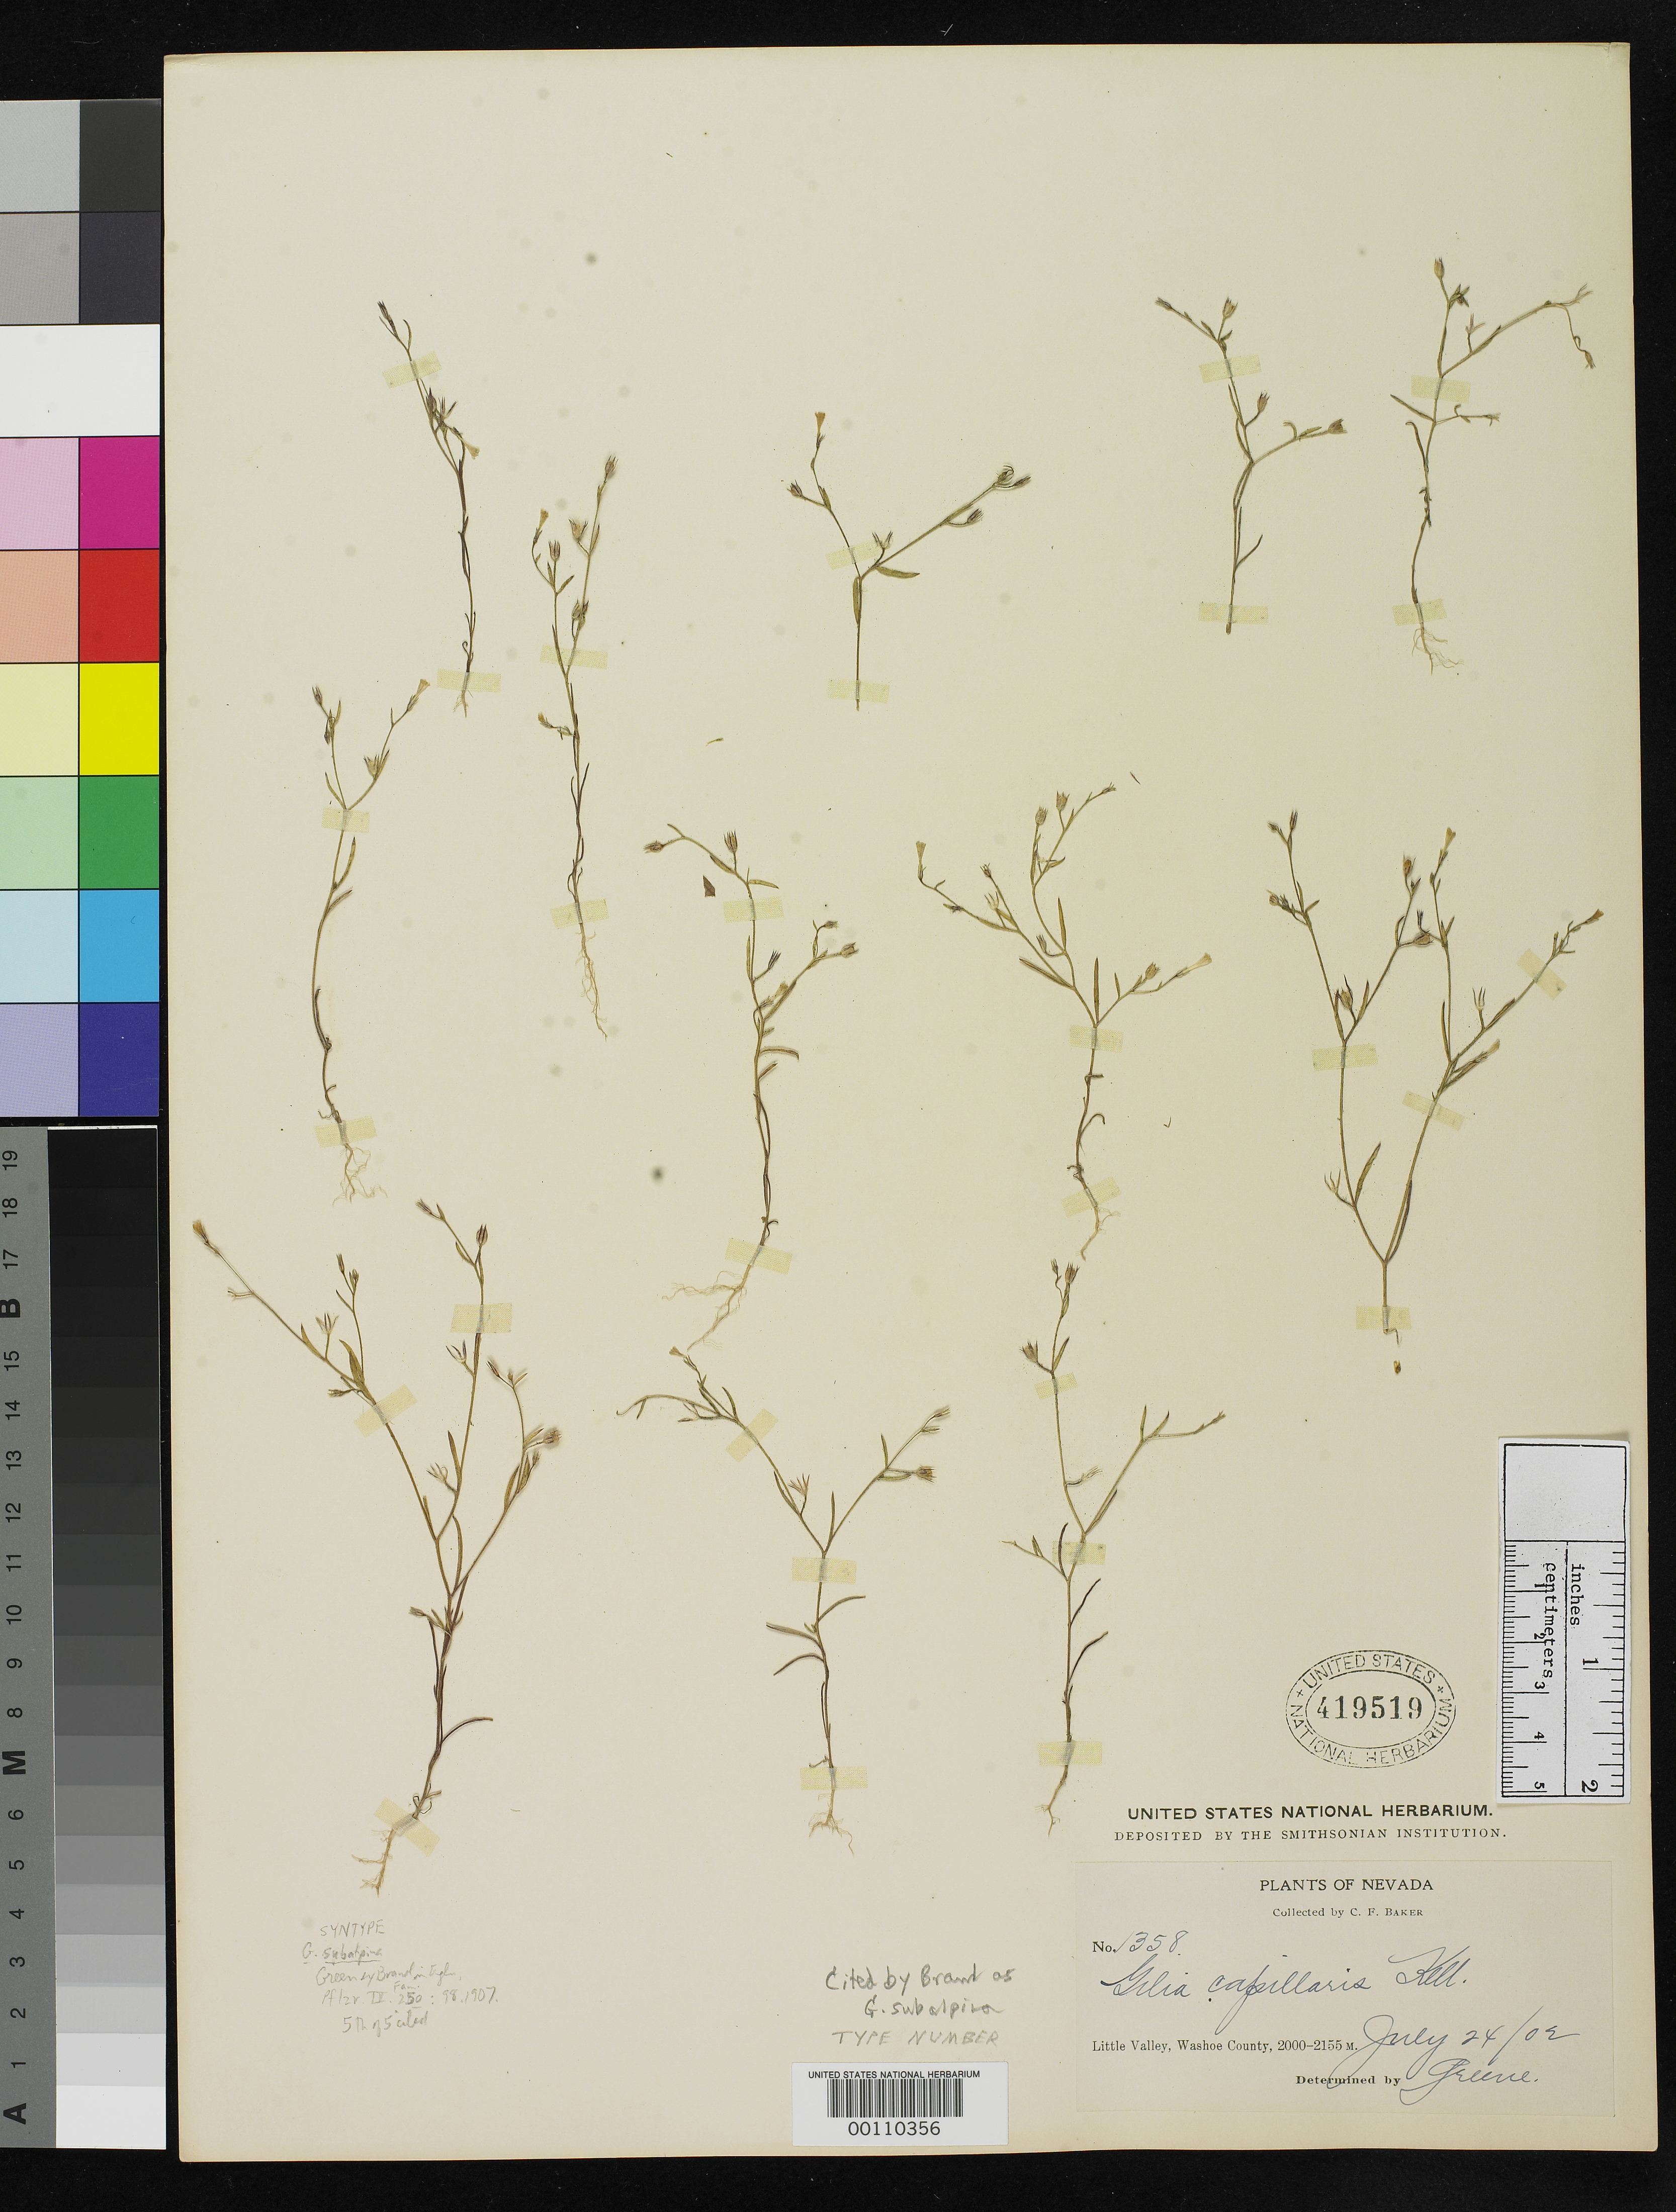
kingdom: Plantae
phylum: Tracheophyta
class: Magnoliopsida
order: Ericales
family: Polemoniaceae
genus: Gilia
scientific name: Gilia subalpina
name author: Greene ex Brand in Engl.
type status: Syntype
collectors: C. F. Baker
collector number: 1358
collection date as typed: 24 Jul 1902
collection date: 1902-07-24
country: United States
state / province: Nevada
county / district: Washoe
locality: Little Valley.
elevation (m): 2000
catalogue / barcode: US 419519